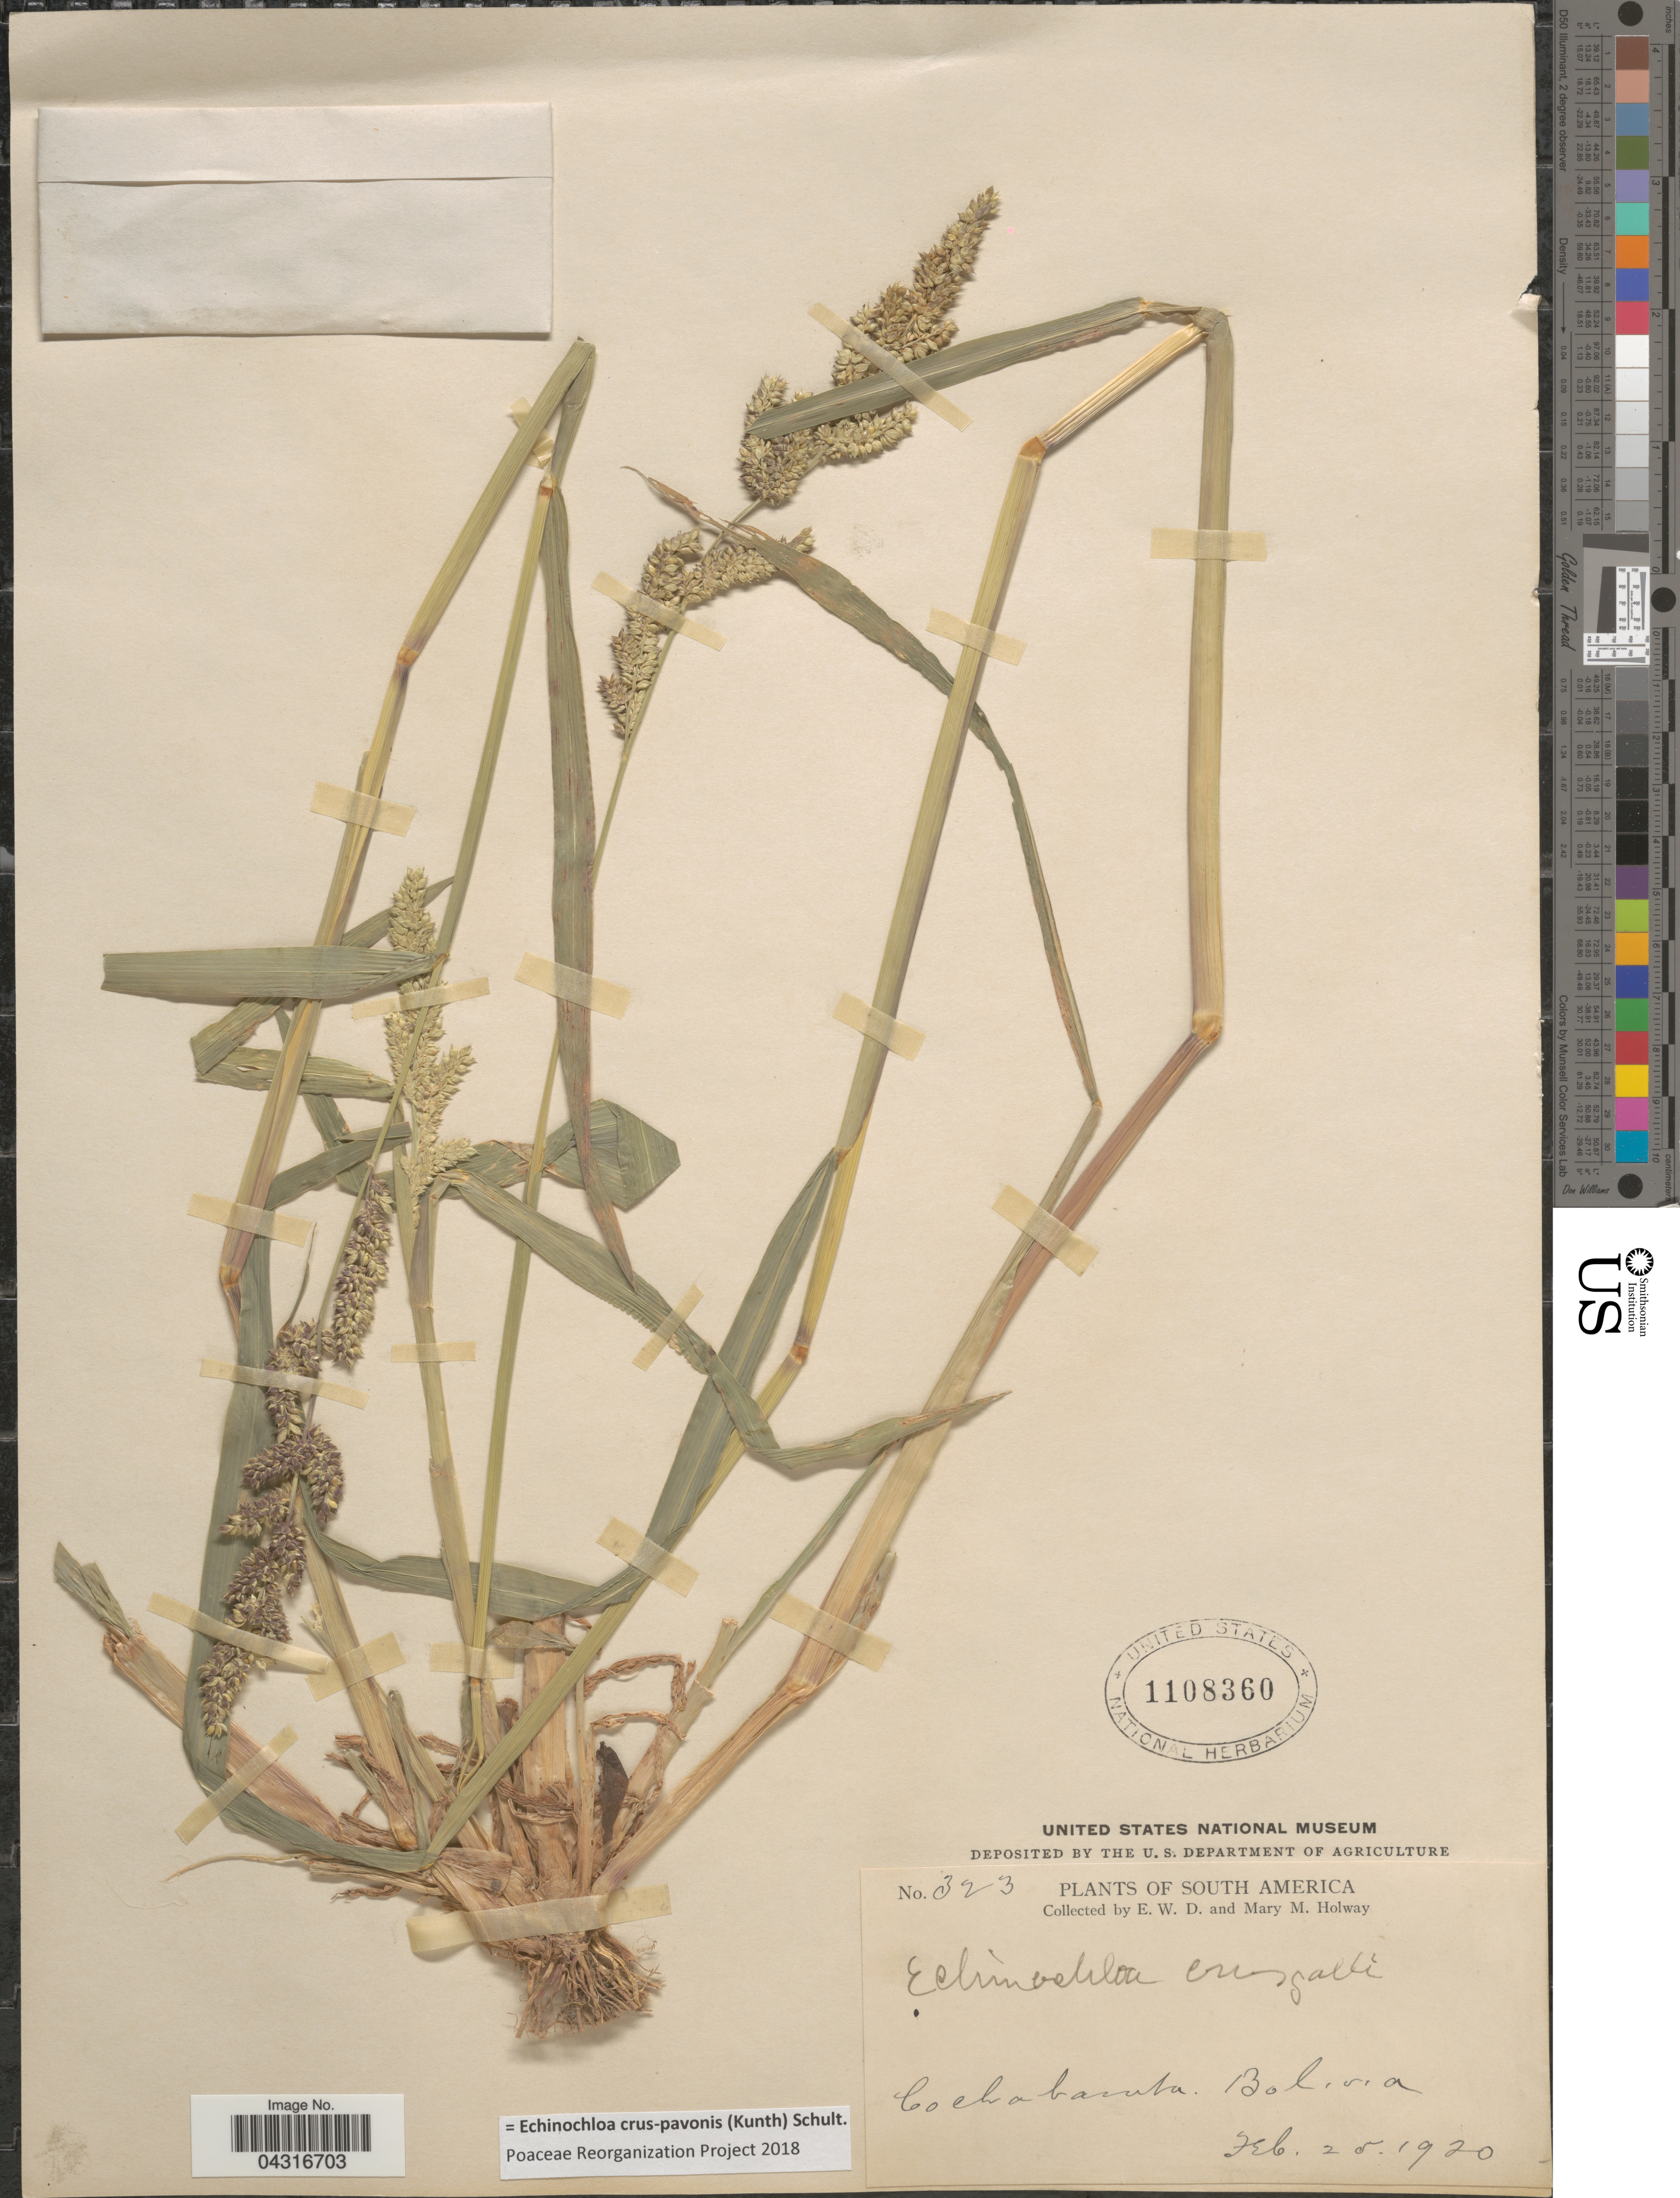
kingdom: Plantae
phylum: Tracheophyta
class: Liliopsida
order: Poales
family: Poaceae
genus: Echinochloa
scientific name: Echinochloa crus-pavonis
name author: (Kunth) Schult.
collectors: E. W. D. Holway & M. M. Holway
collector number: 323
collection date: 1920-02-25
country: Bolivia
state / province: Cochabamba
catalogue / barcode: US 1108360